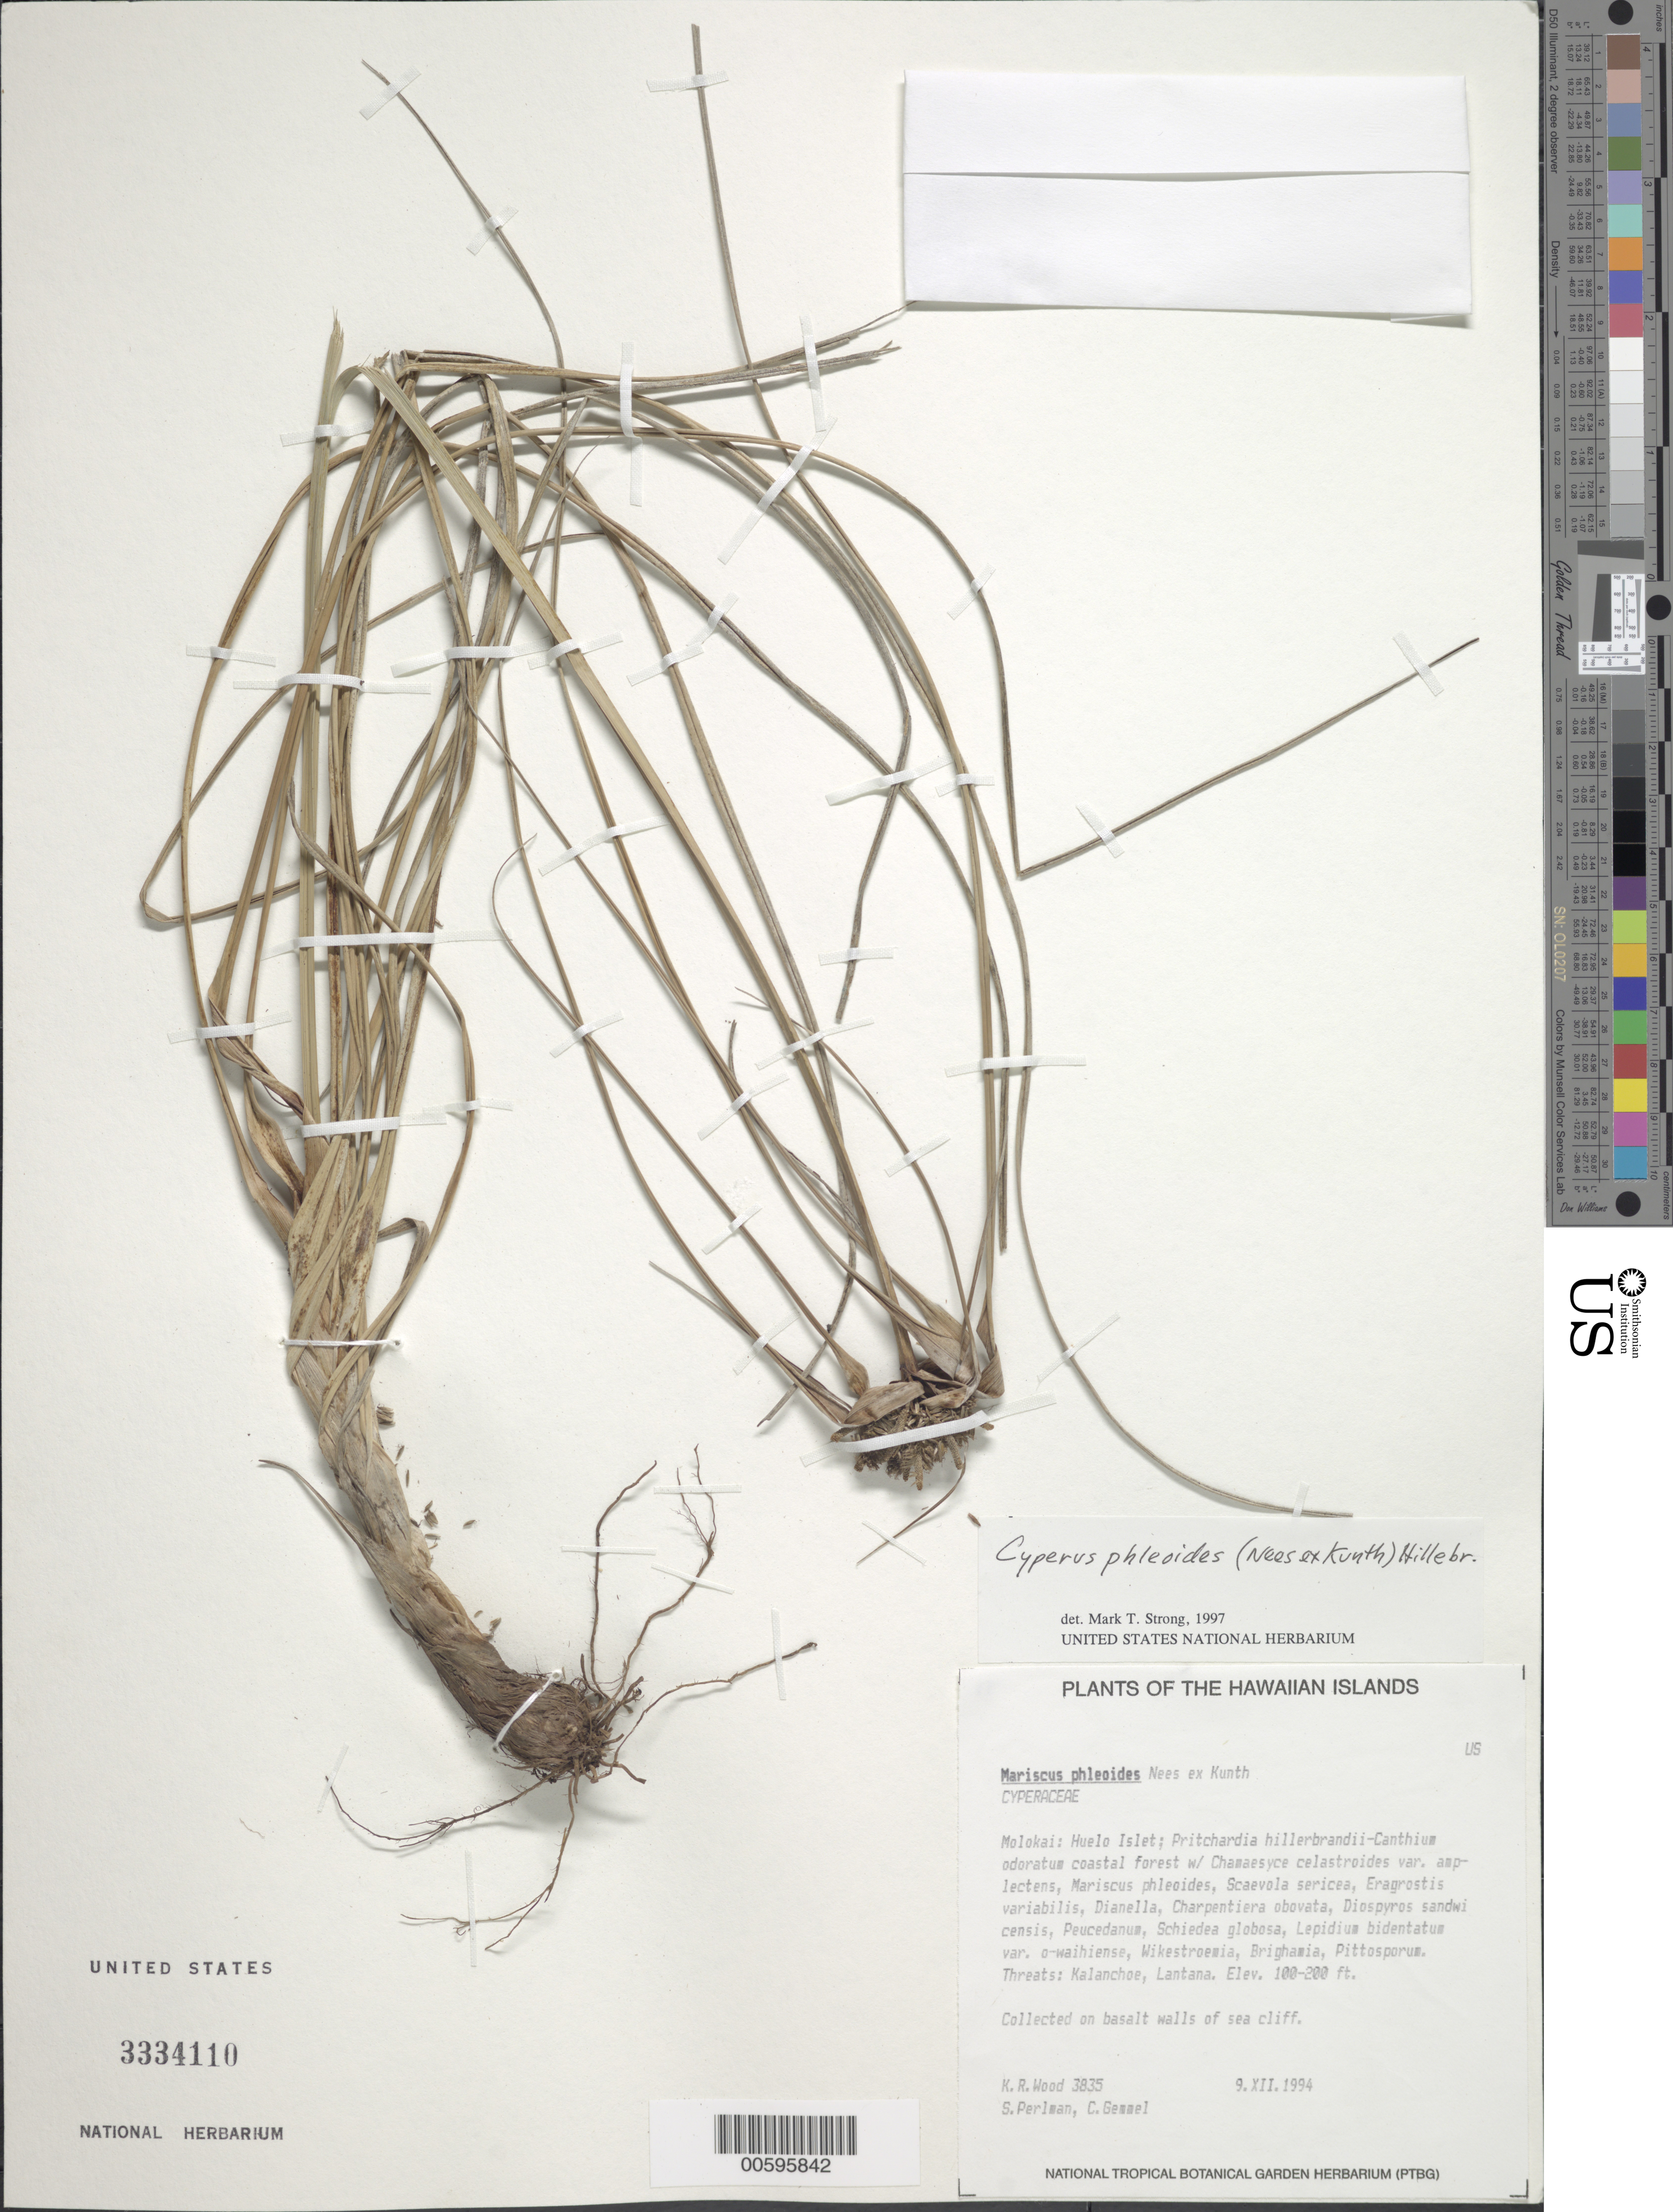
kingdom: Plantae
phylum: Tracheophyta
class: Liliopsida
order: Poales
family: Cyperaceae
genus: Cyperus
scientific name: Cyperus phleoides var. phleoides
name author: (Nees ex Kunth) Hillebr.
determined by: Strong, Mark T., (BOT), Smithsonian Institution - National Museum of Natural History (UNITED STATES)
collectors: K. R. Wood, S. P. Perlman & C. Gemmel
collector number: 3835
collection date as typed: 9 Dec 1994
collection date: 1994-12-09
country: United States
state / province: Hawaii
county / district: Maui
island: Moloka'i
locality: Huelo Islet.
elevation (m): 30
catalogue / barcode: US 3334110